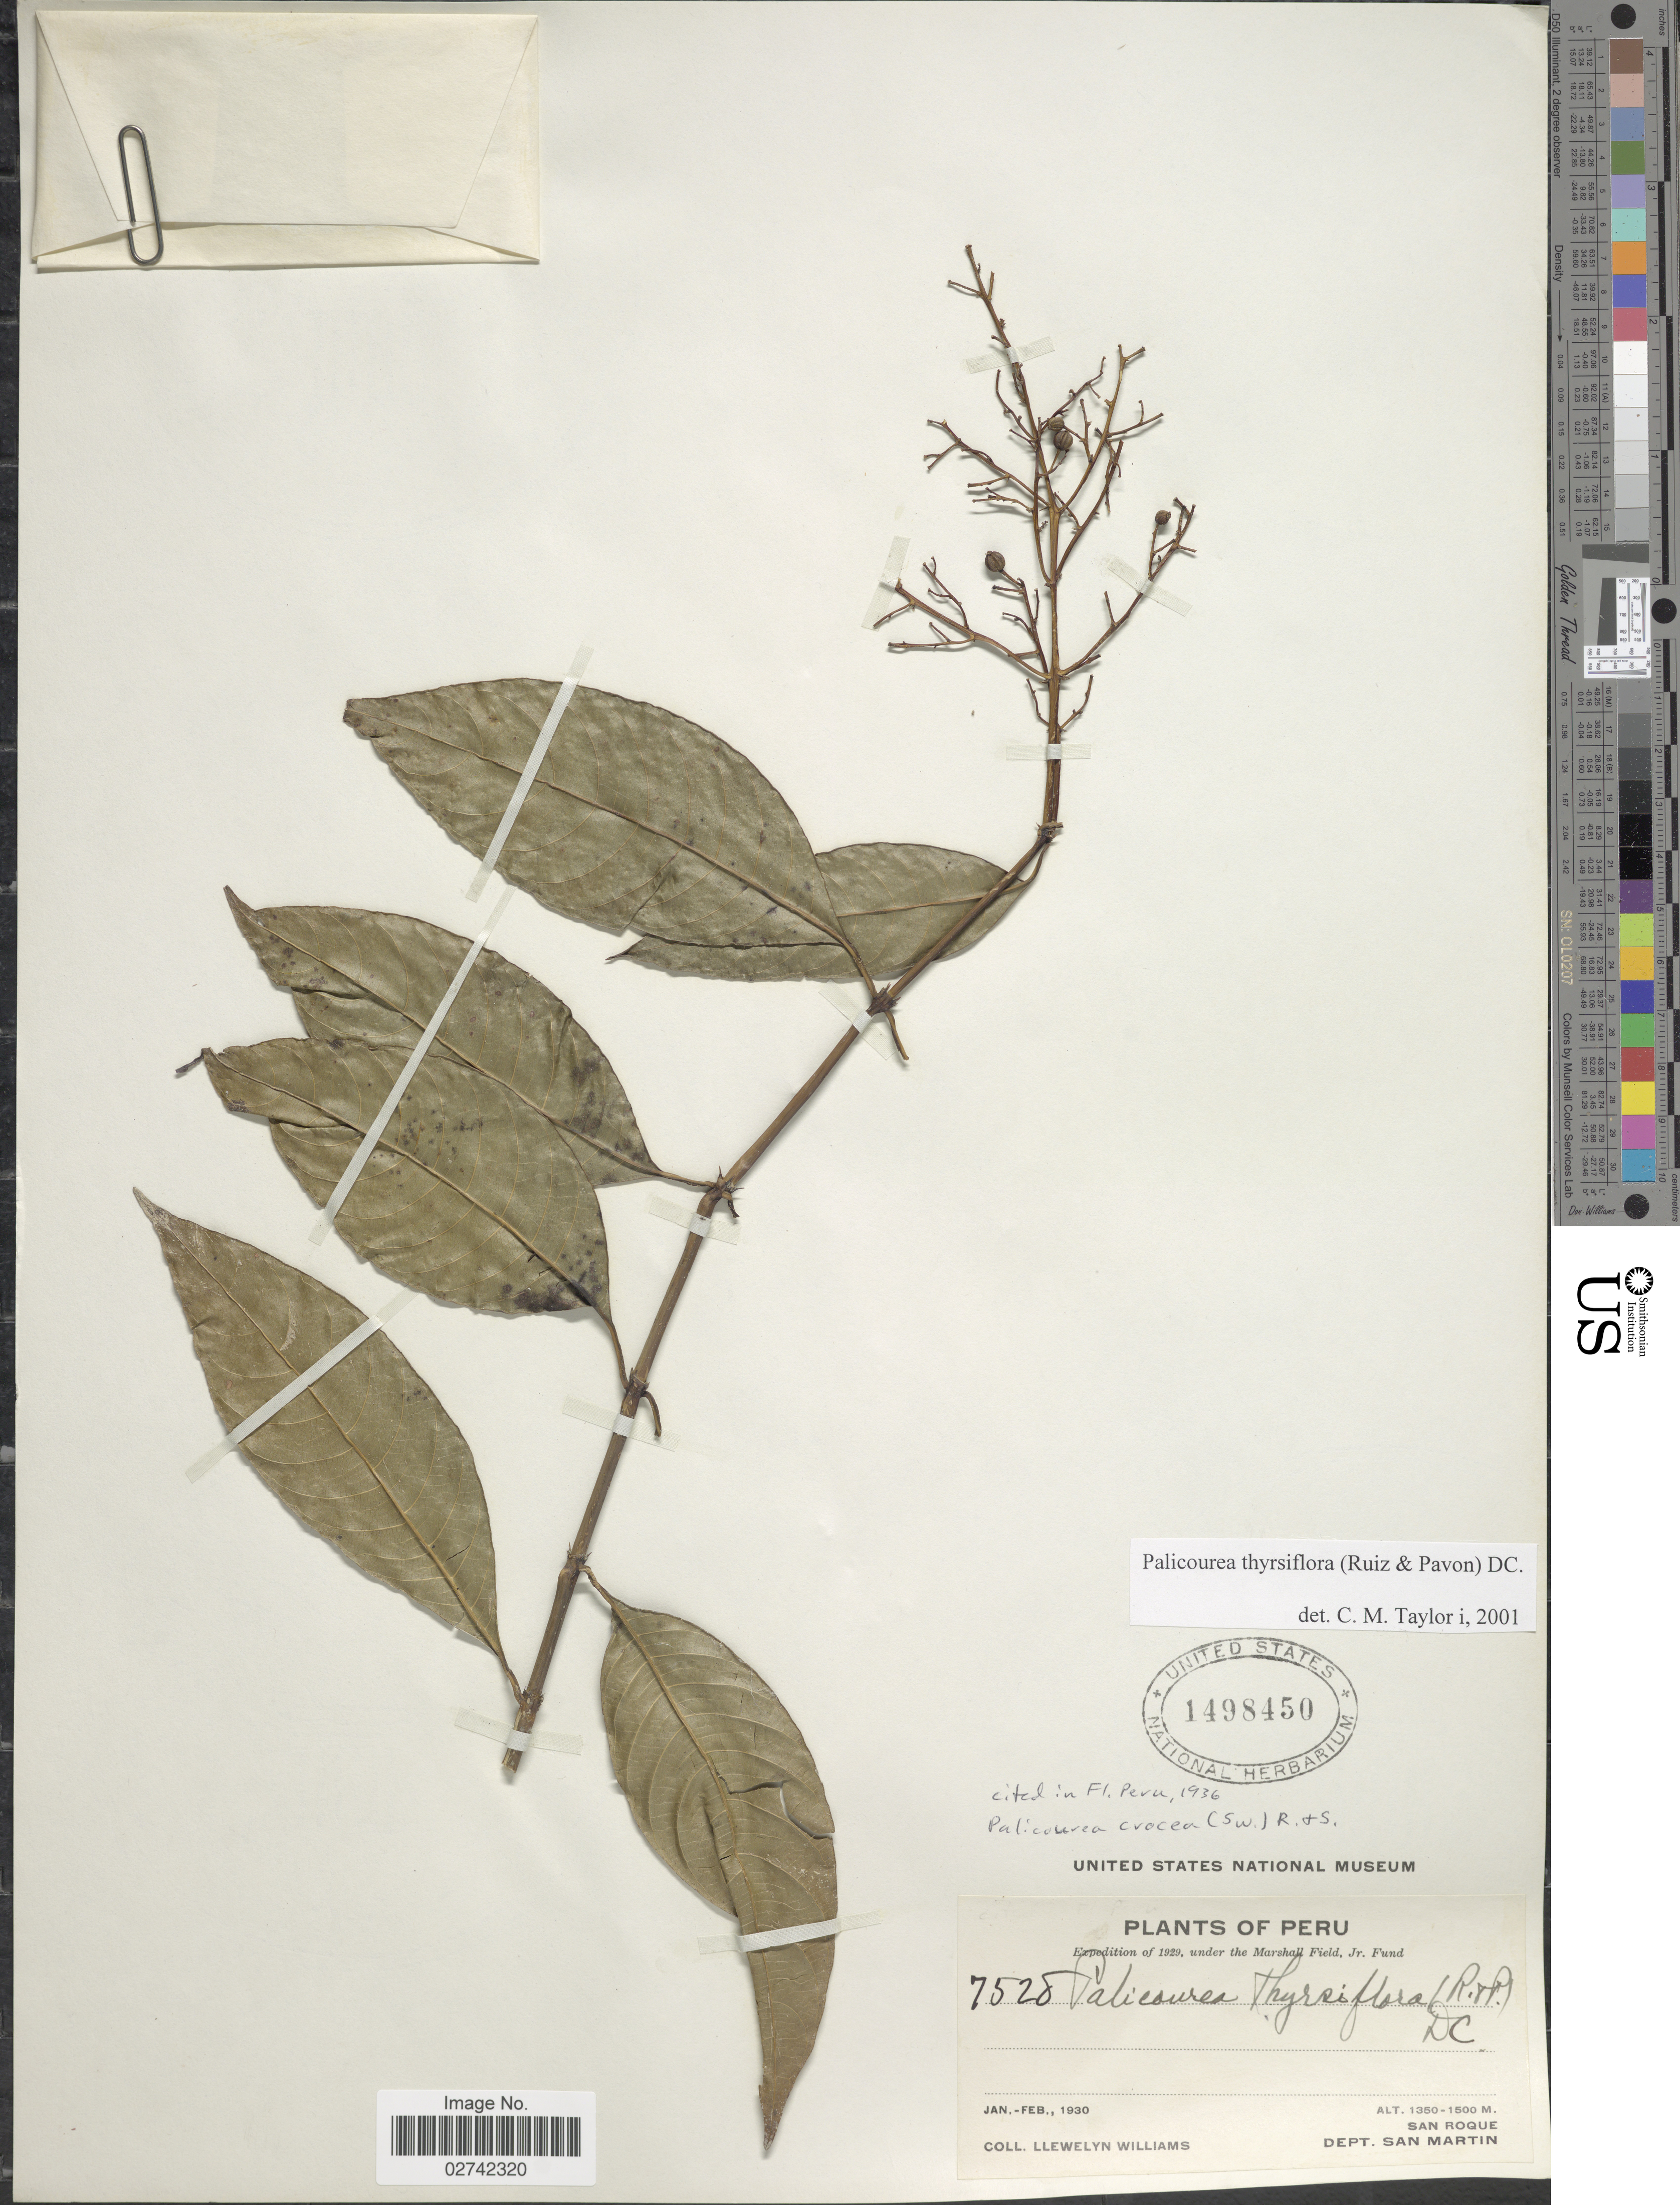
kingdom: Plantae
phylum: Tracheophyta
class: Magnoliopsida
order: Gentianales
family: Rubiaceae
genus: Palicourea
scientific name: Palicourea thyrsiflora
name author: (Ruiz & Pav.) DC.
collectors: Ll. Williams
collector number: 7528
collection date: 1930-01/1930-02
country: Peru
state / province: San Martín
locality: San Roque.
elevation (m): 1350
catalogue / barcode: US 1498450